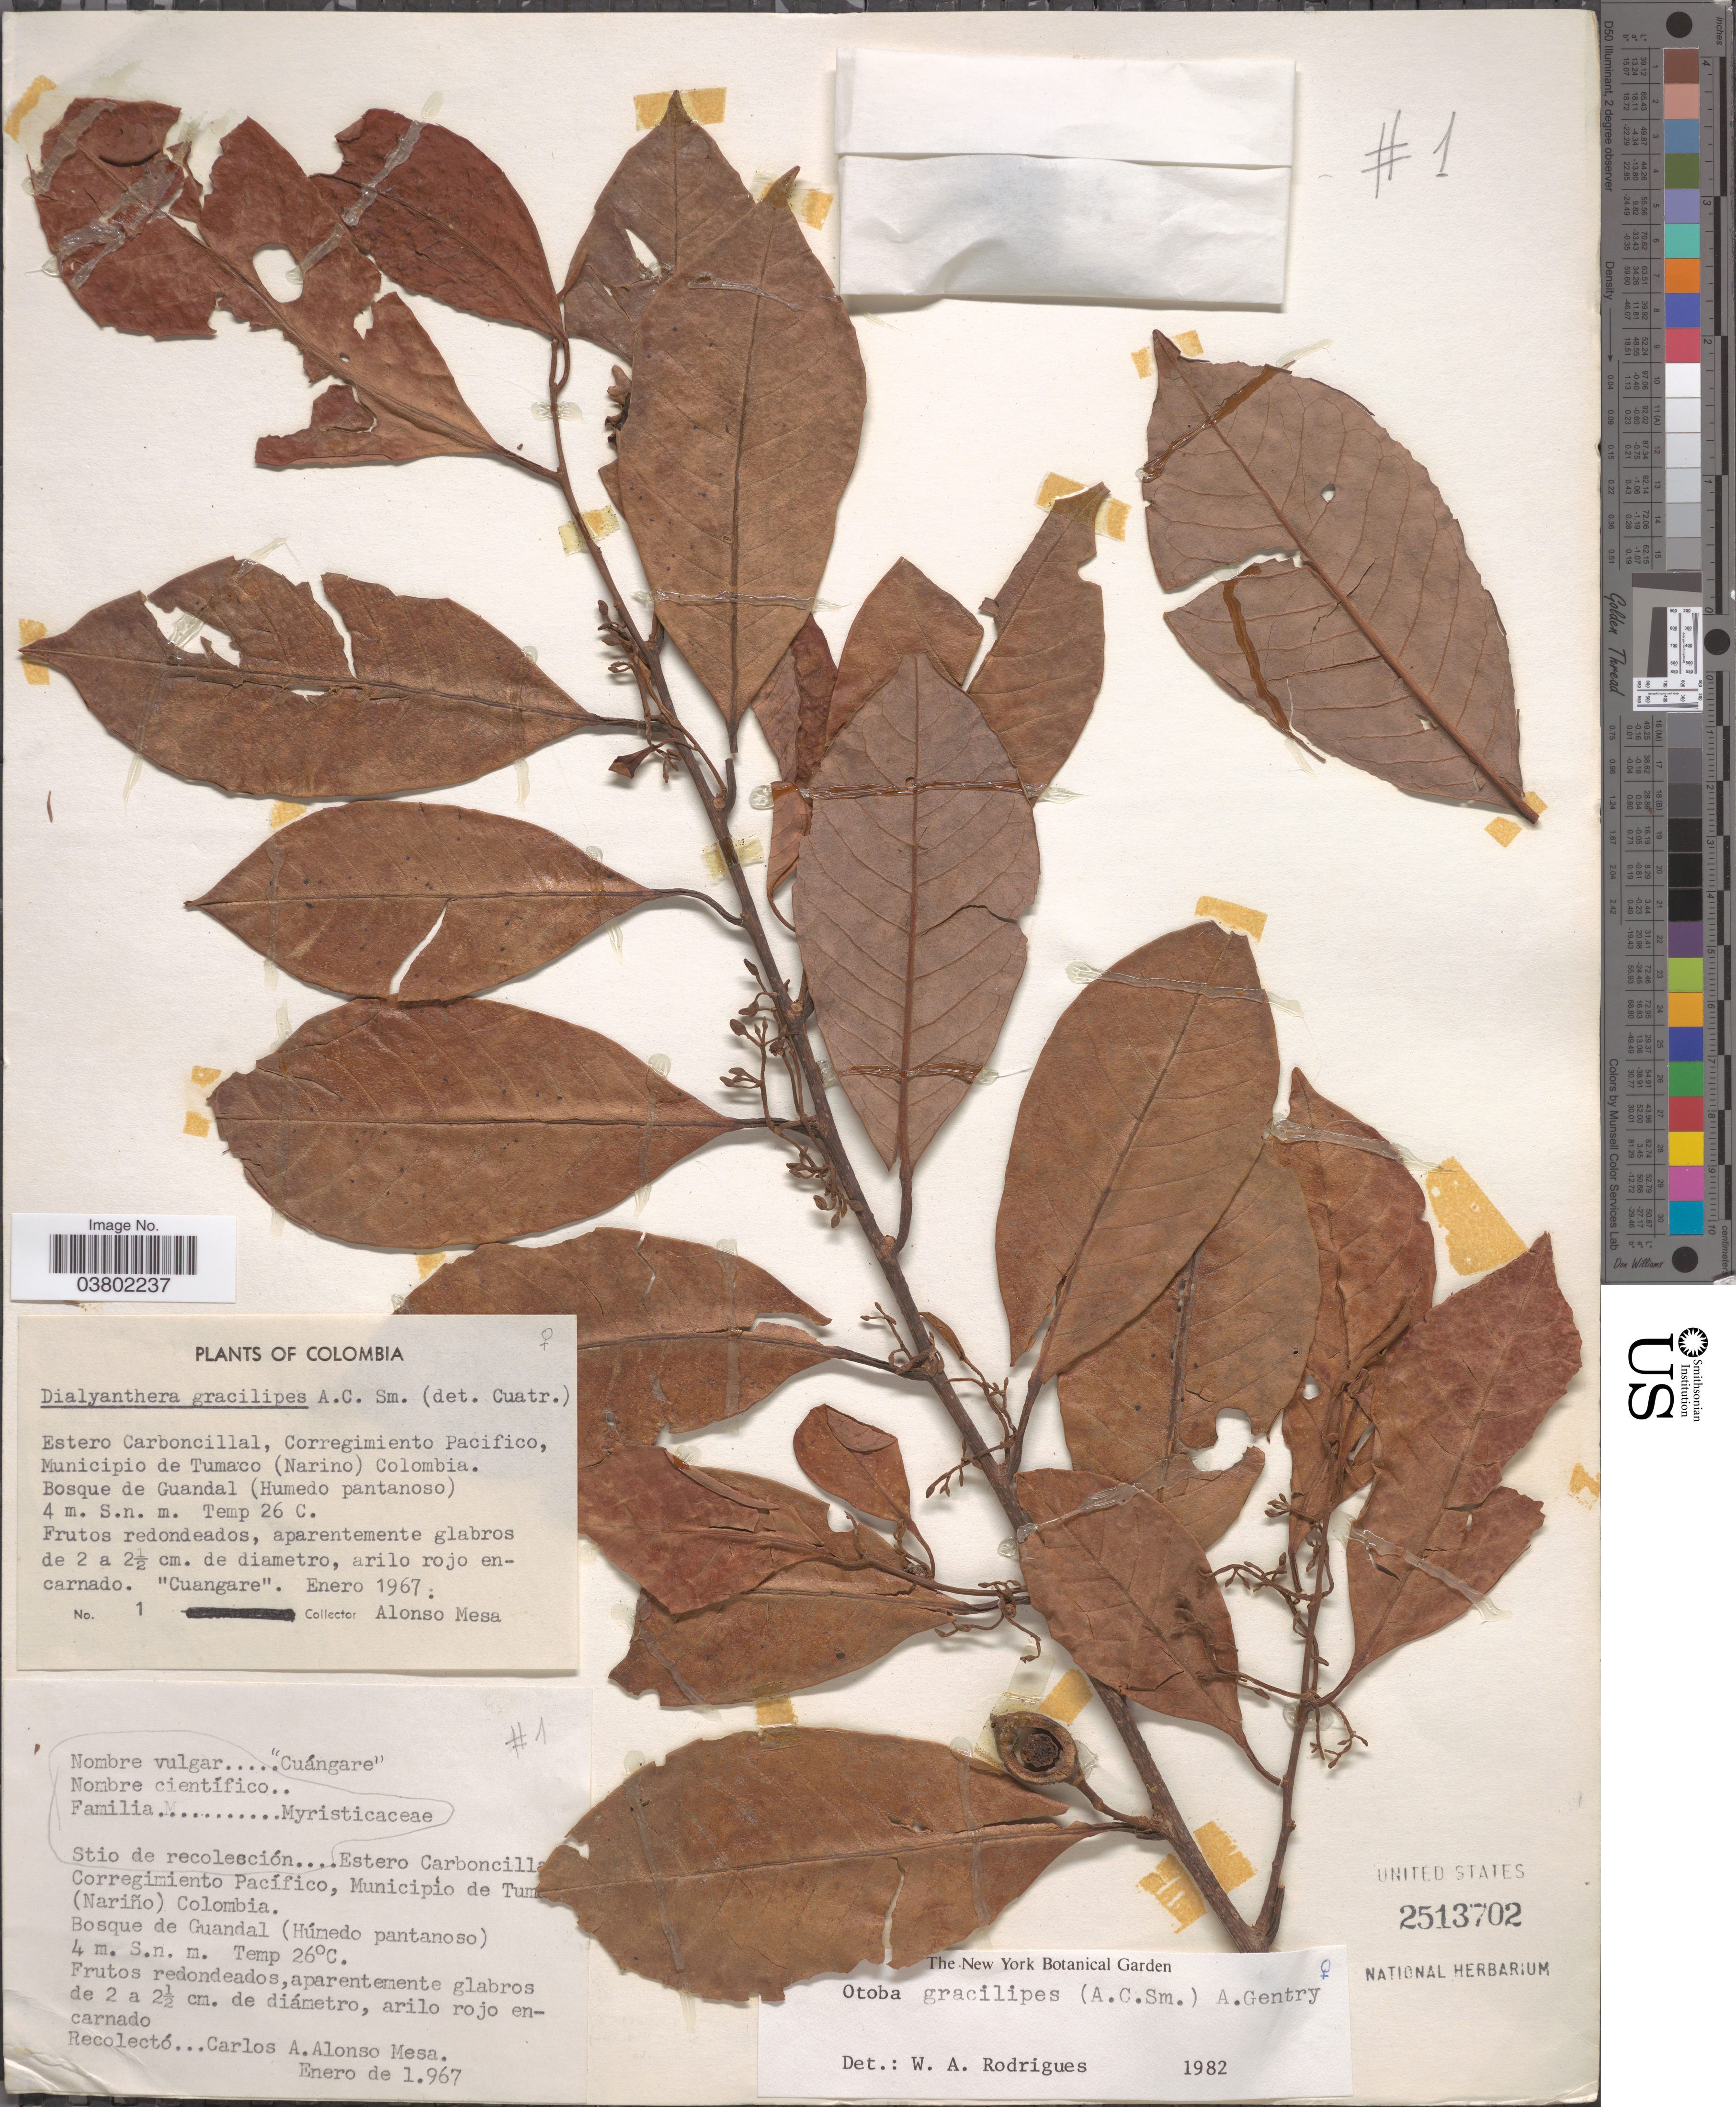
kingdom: Plantae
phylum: Tracheophyta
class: Magnoliopsida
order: Magnoliales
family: Myristicaceae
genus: Otoba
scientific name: Otoba gracilipes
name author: (A.C. Sm.) A.H. Gentry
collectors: A. Mesa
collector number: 1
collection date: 1967-01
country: Colombia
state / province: Nariño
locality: Estero Carboncillal, Corregimiento Pacifico, Municipio de Tumaco (Narino) Colombia. Bosque de Guandal (Humedo pantanoso).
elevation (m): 4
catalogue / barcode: US 2513702